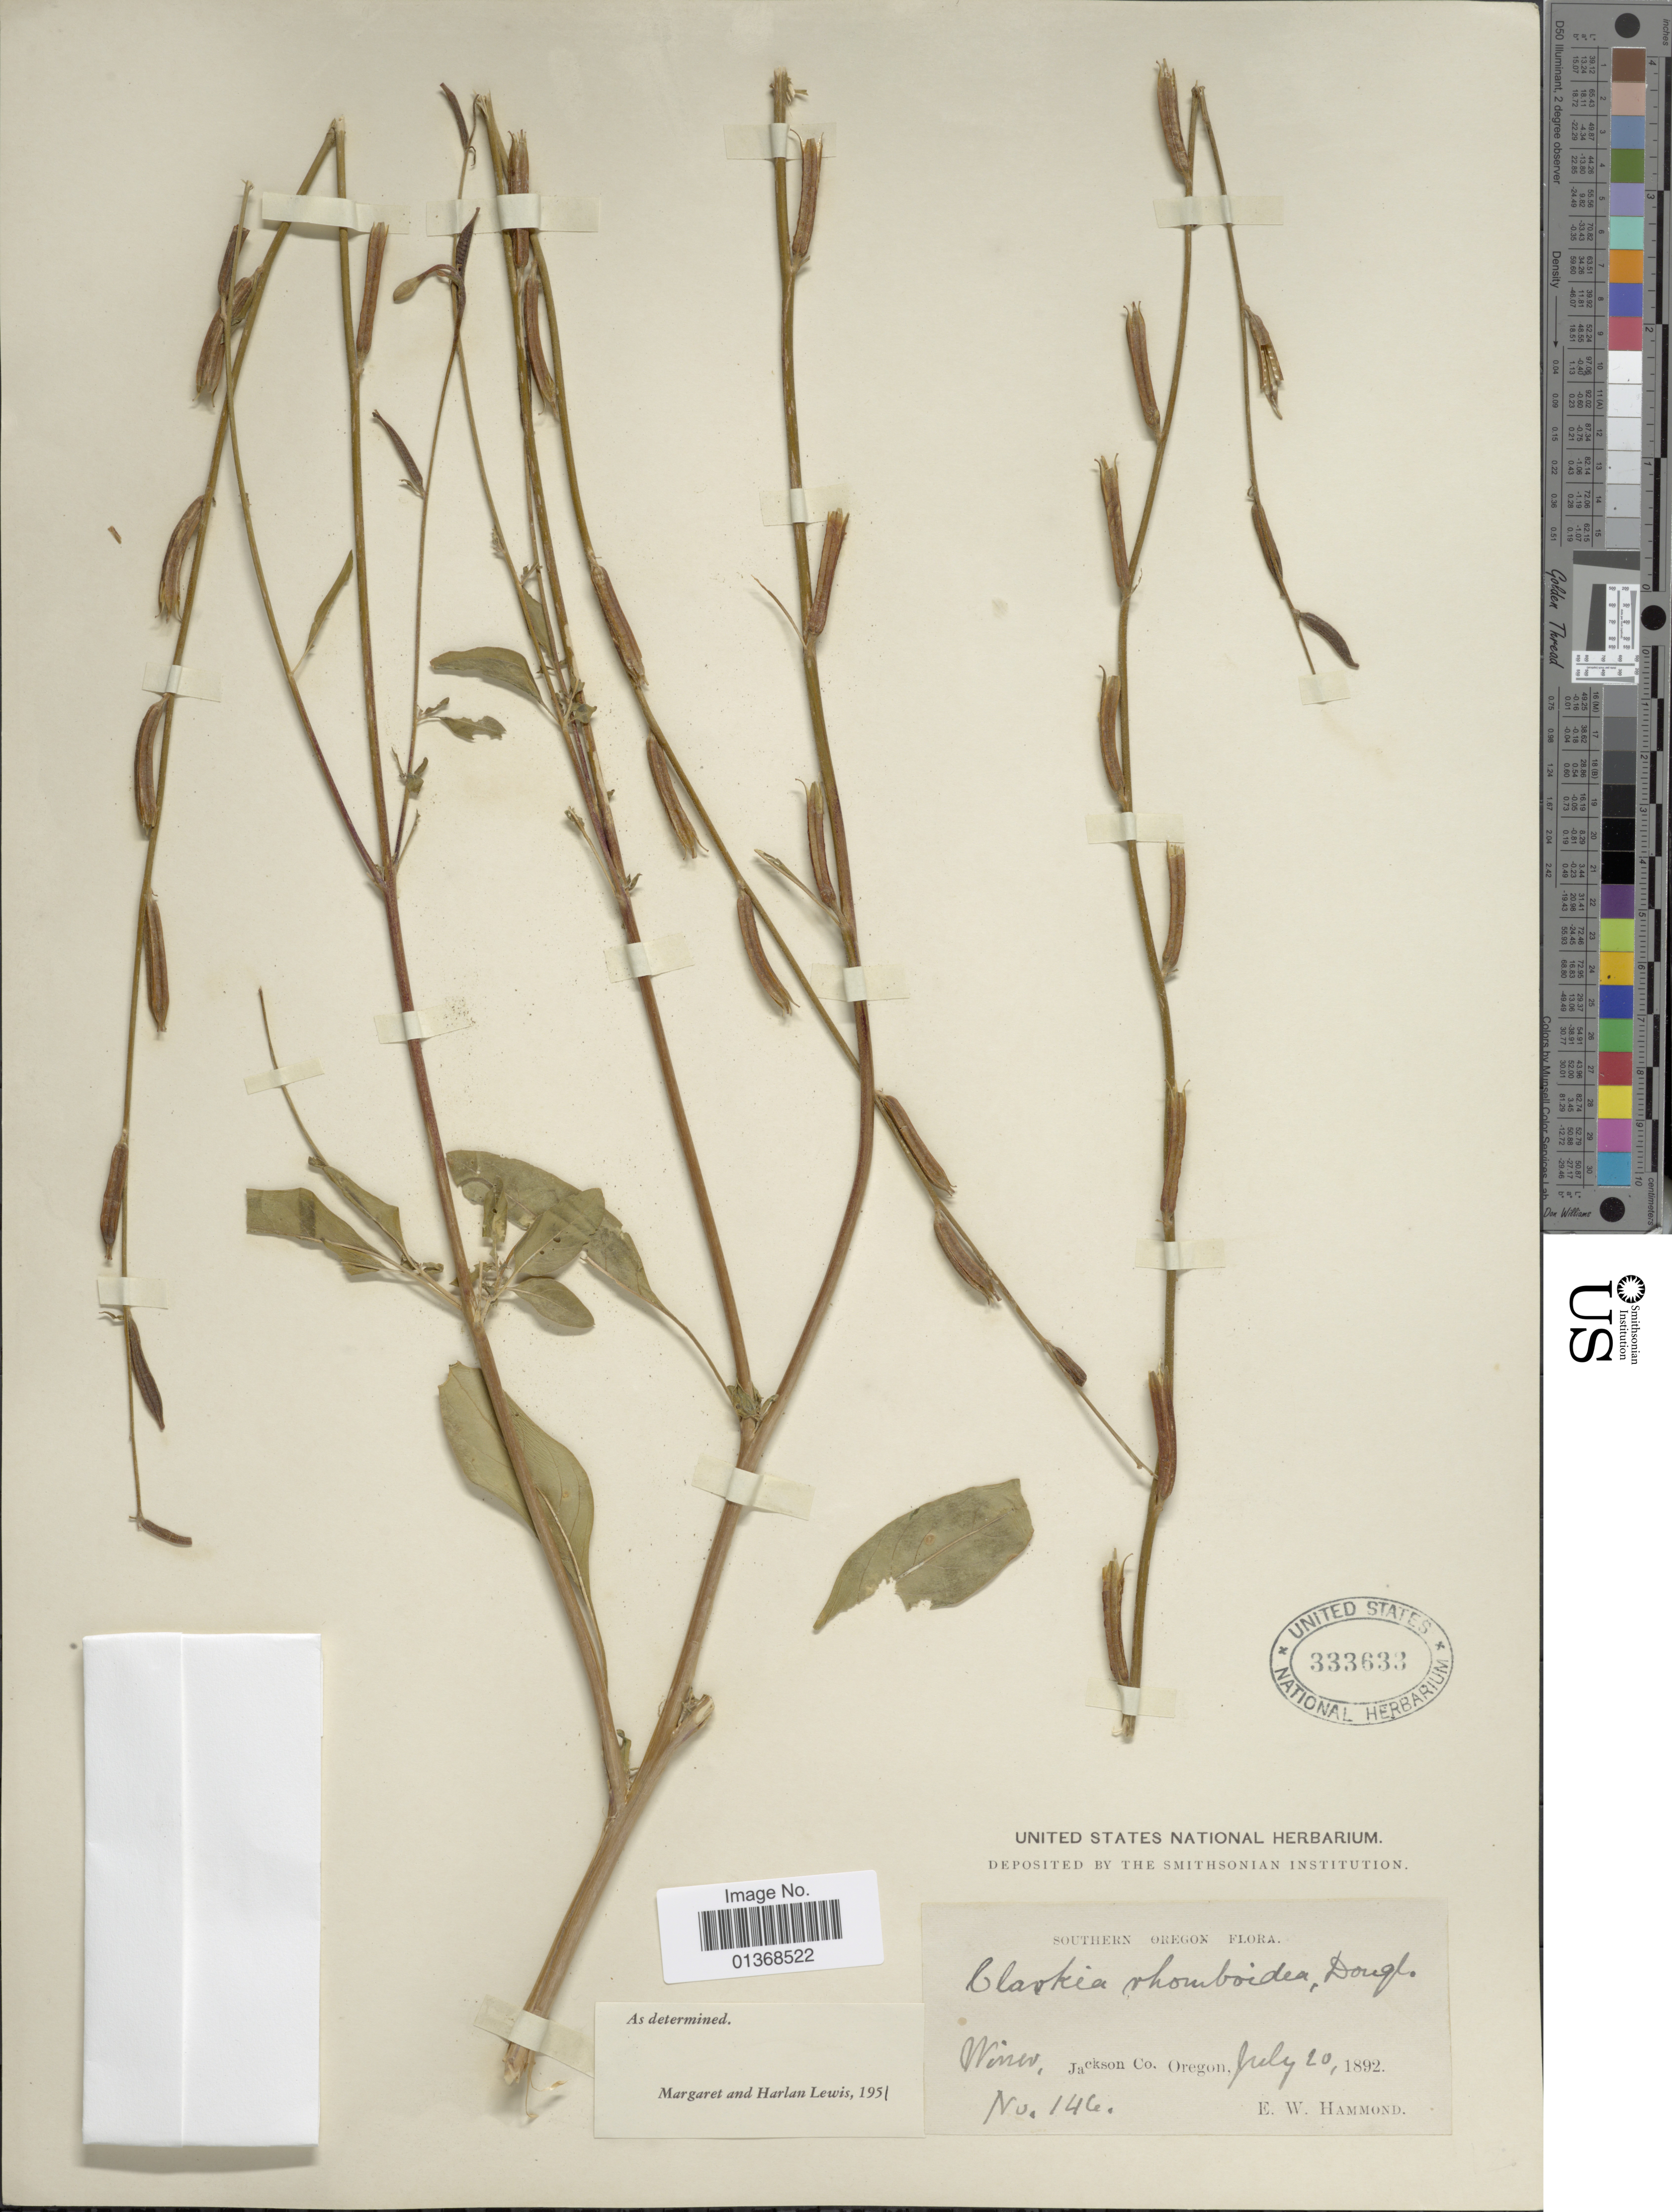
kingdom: Plantae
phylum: Tracheophyta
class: Magnoliopsida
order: Myrtales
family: Onagraceae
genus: Clarkia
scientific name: Clarkia rhomboidea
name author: Douglas ex Hook.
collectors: E. Hammond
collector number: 146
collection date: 1892-07-20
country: United States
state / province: Oregon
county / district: Jackson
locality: Wimer, Jackson Co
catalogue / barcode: US 333633